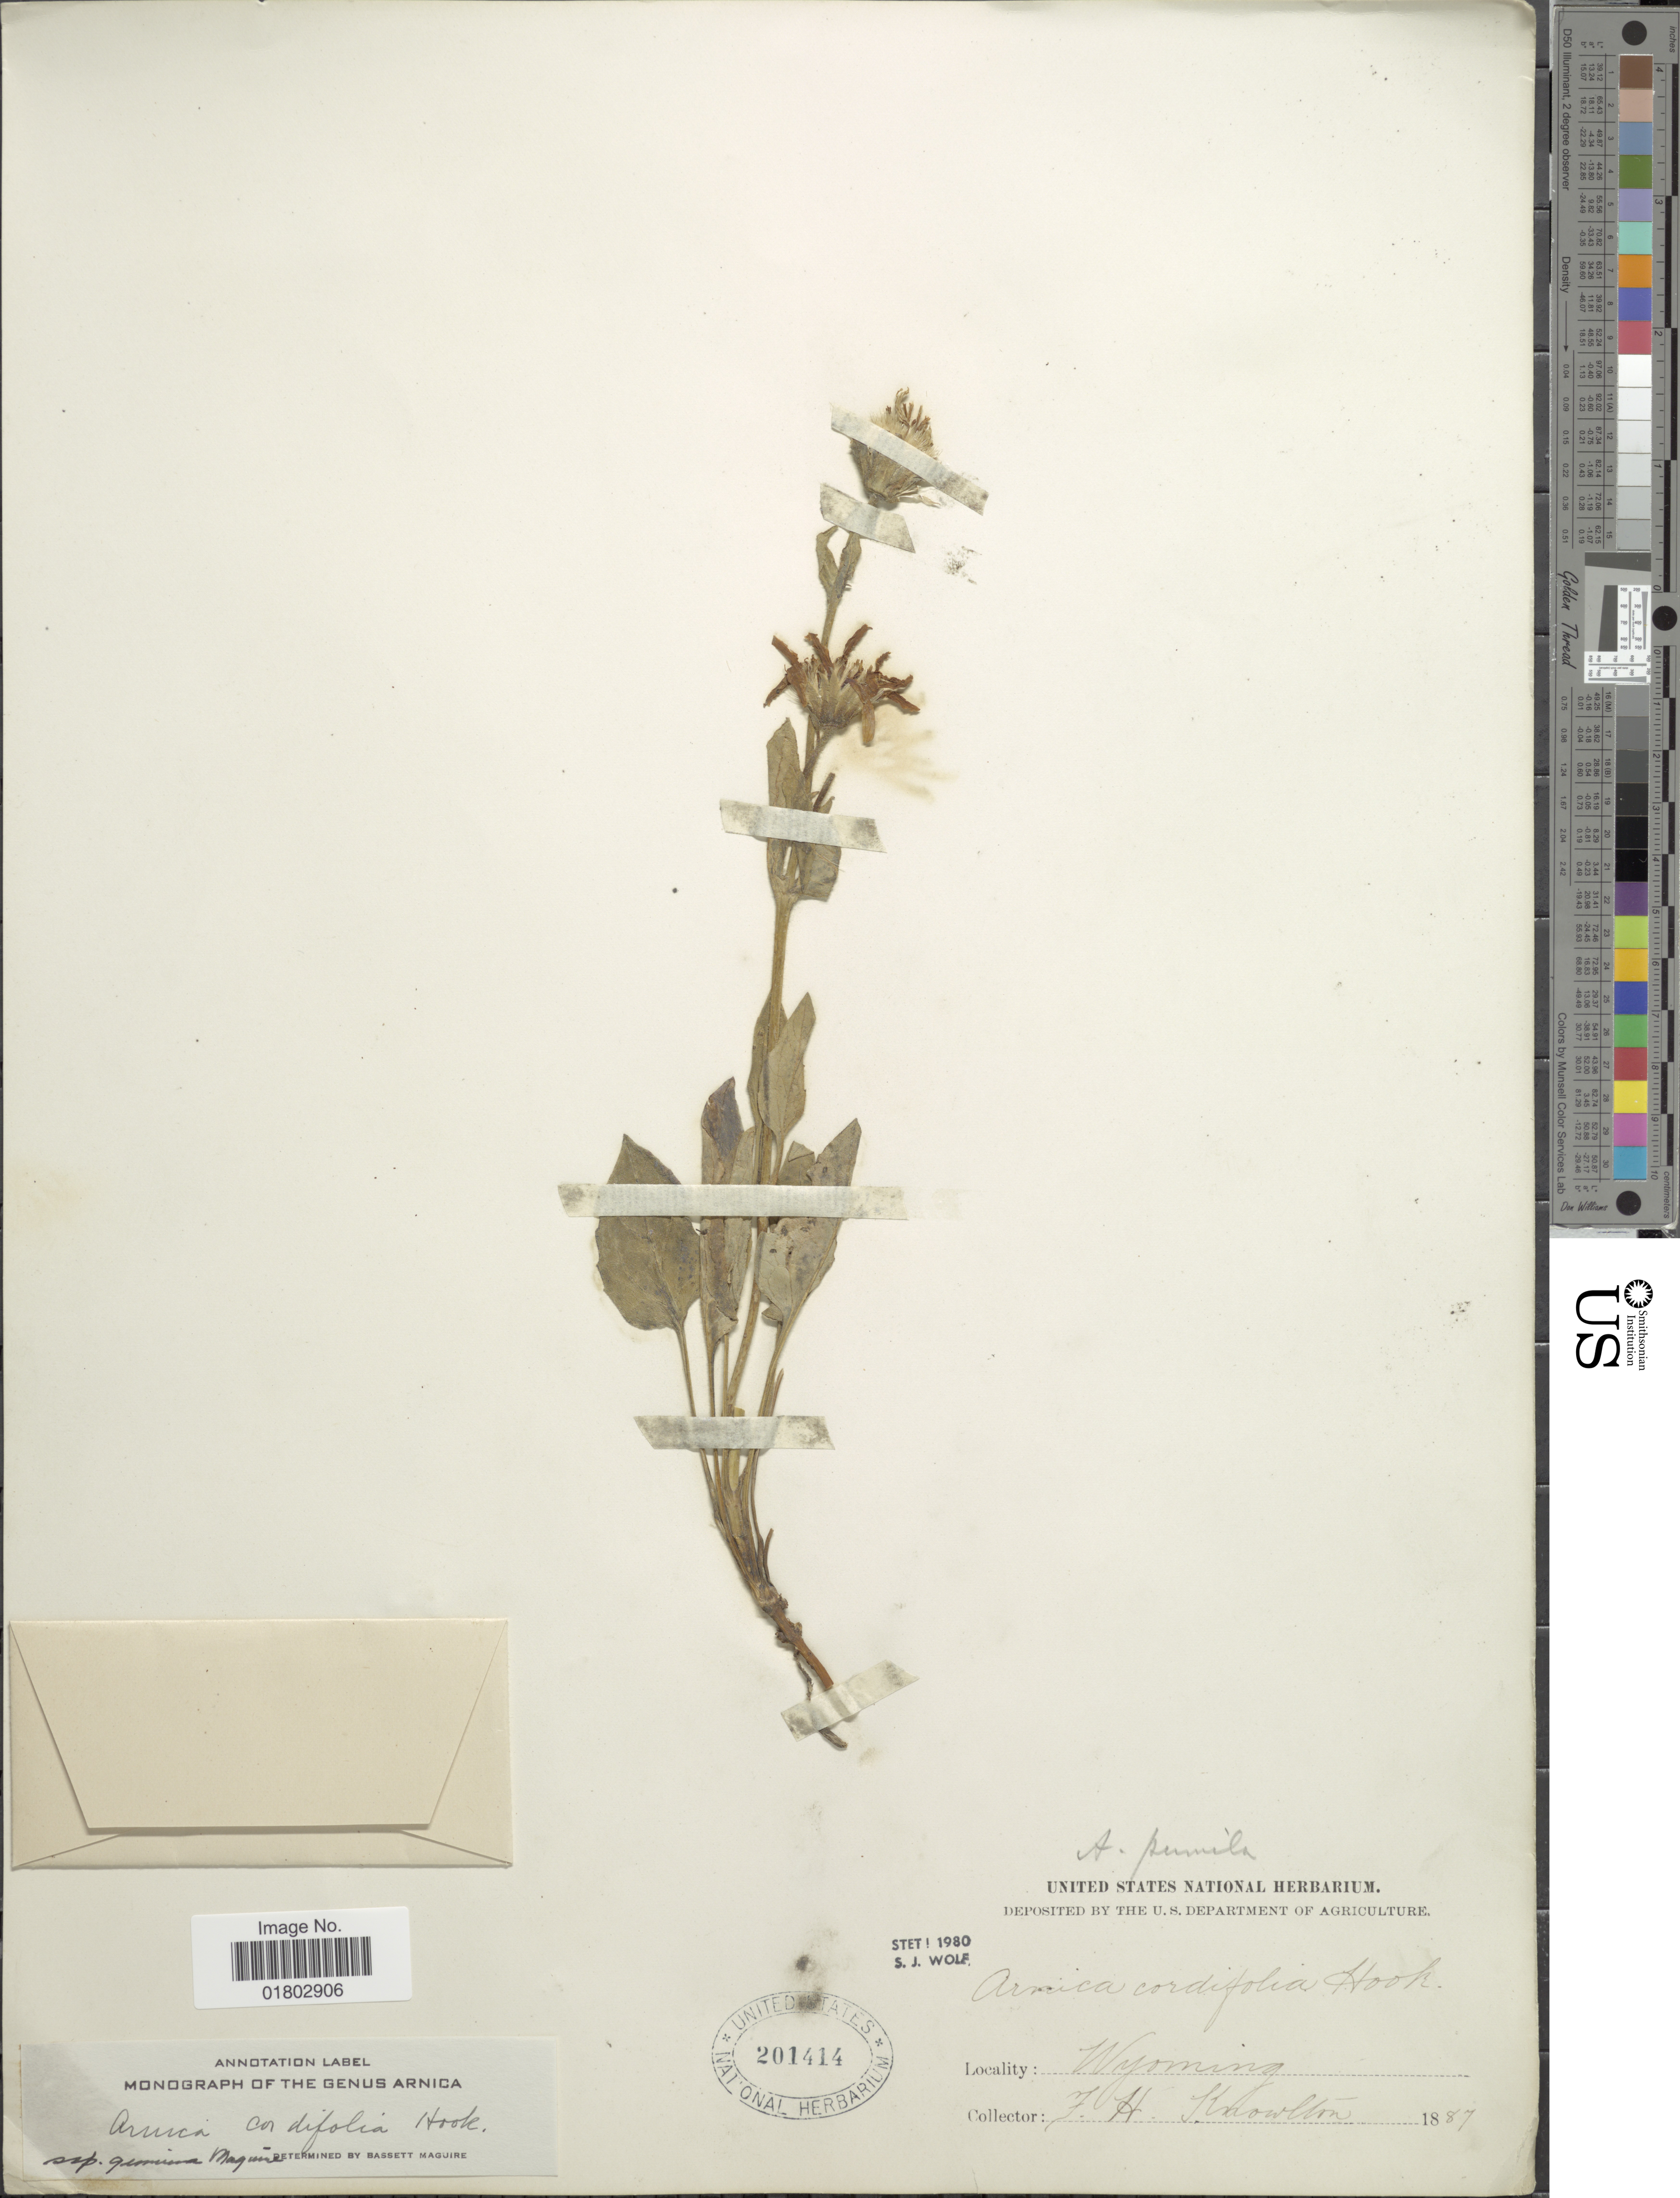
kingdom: Plantae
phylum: Tracheophyta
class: Magnoliopsida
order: Asterales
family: Asteraceae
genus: Arnica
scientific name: Arnica cordifolia subsp. genuina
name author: Maguire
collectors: F. H. Knowlton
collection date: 1887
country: United States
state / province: Wyoming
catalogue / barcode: US 201414